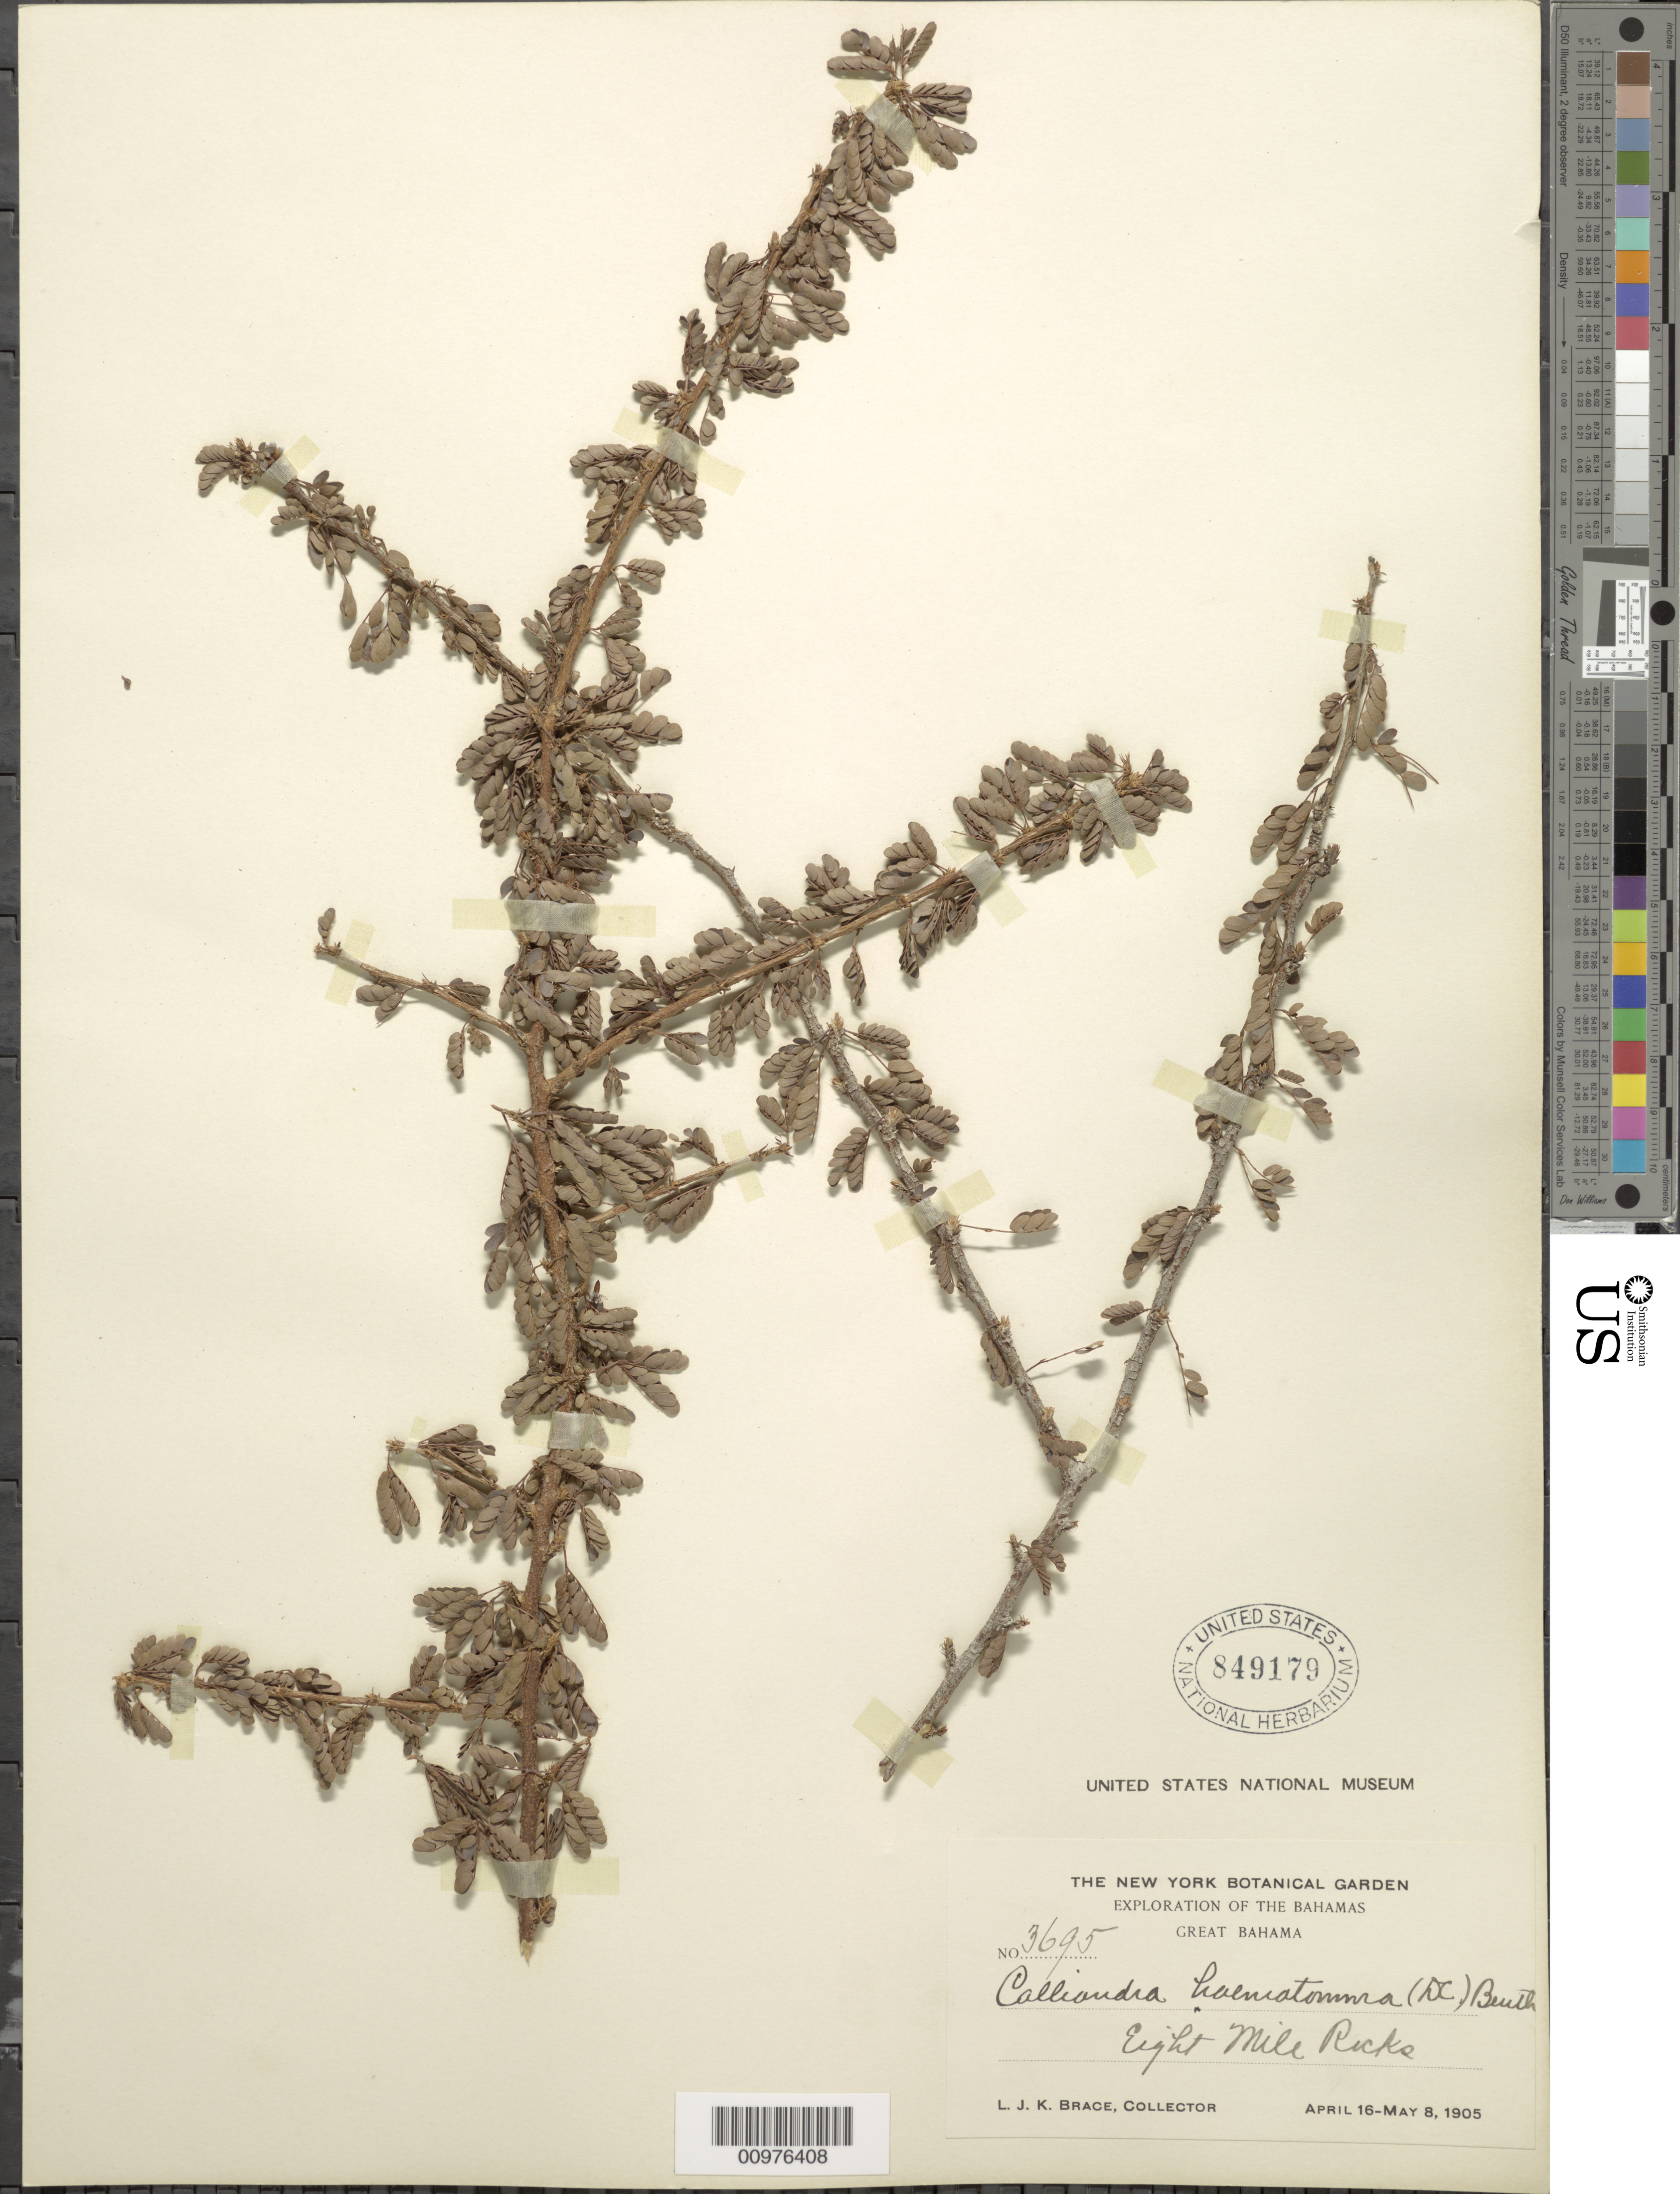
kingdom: Plantae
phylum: Tracheophyta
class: Magnoliopsida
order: Fabales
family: Fabaceae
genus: Calliandra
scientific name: Calliandra haematomma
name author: (Bertero ex DC.) Benth.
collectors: L. J. K. Brace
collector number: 3695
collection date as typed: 16 Apr 1905 to 08 May 1905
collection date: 1905-04-16/1905-05-08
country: Bahamas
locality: Great Bahama, Eight Mile Rucks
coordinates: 0 N, 0 E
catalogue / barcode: US 849179